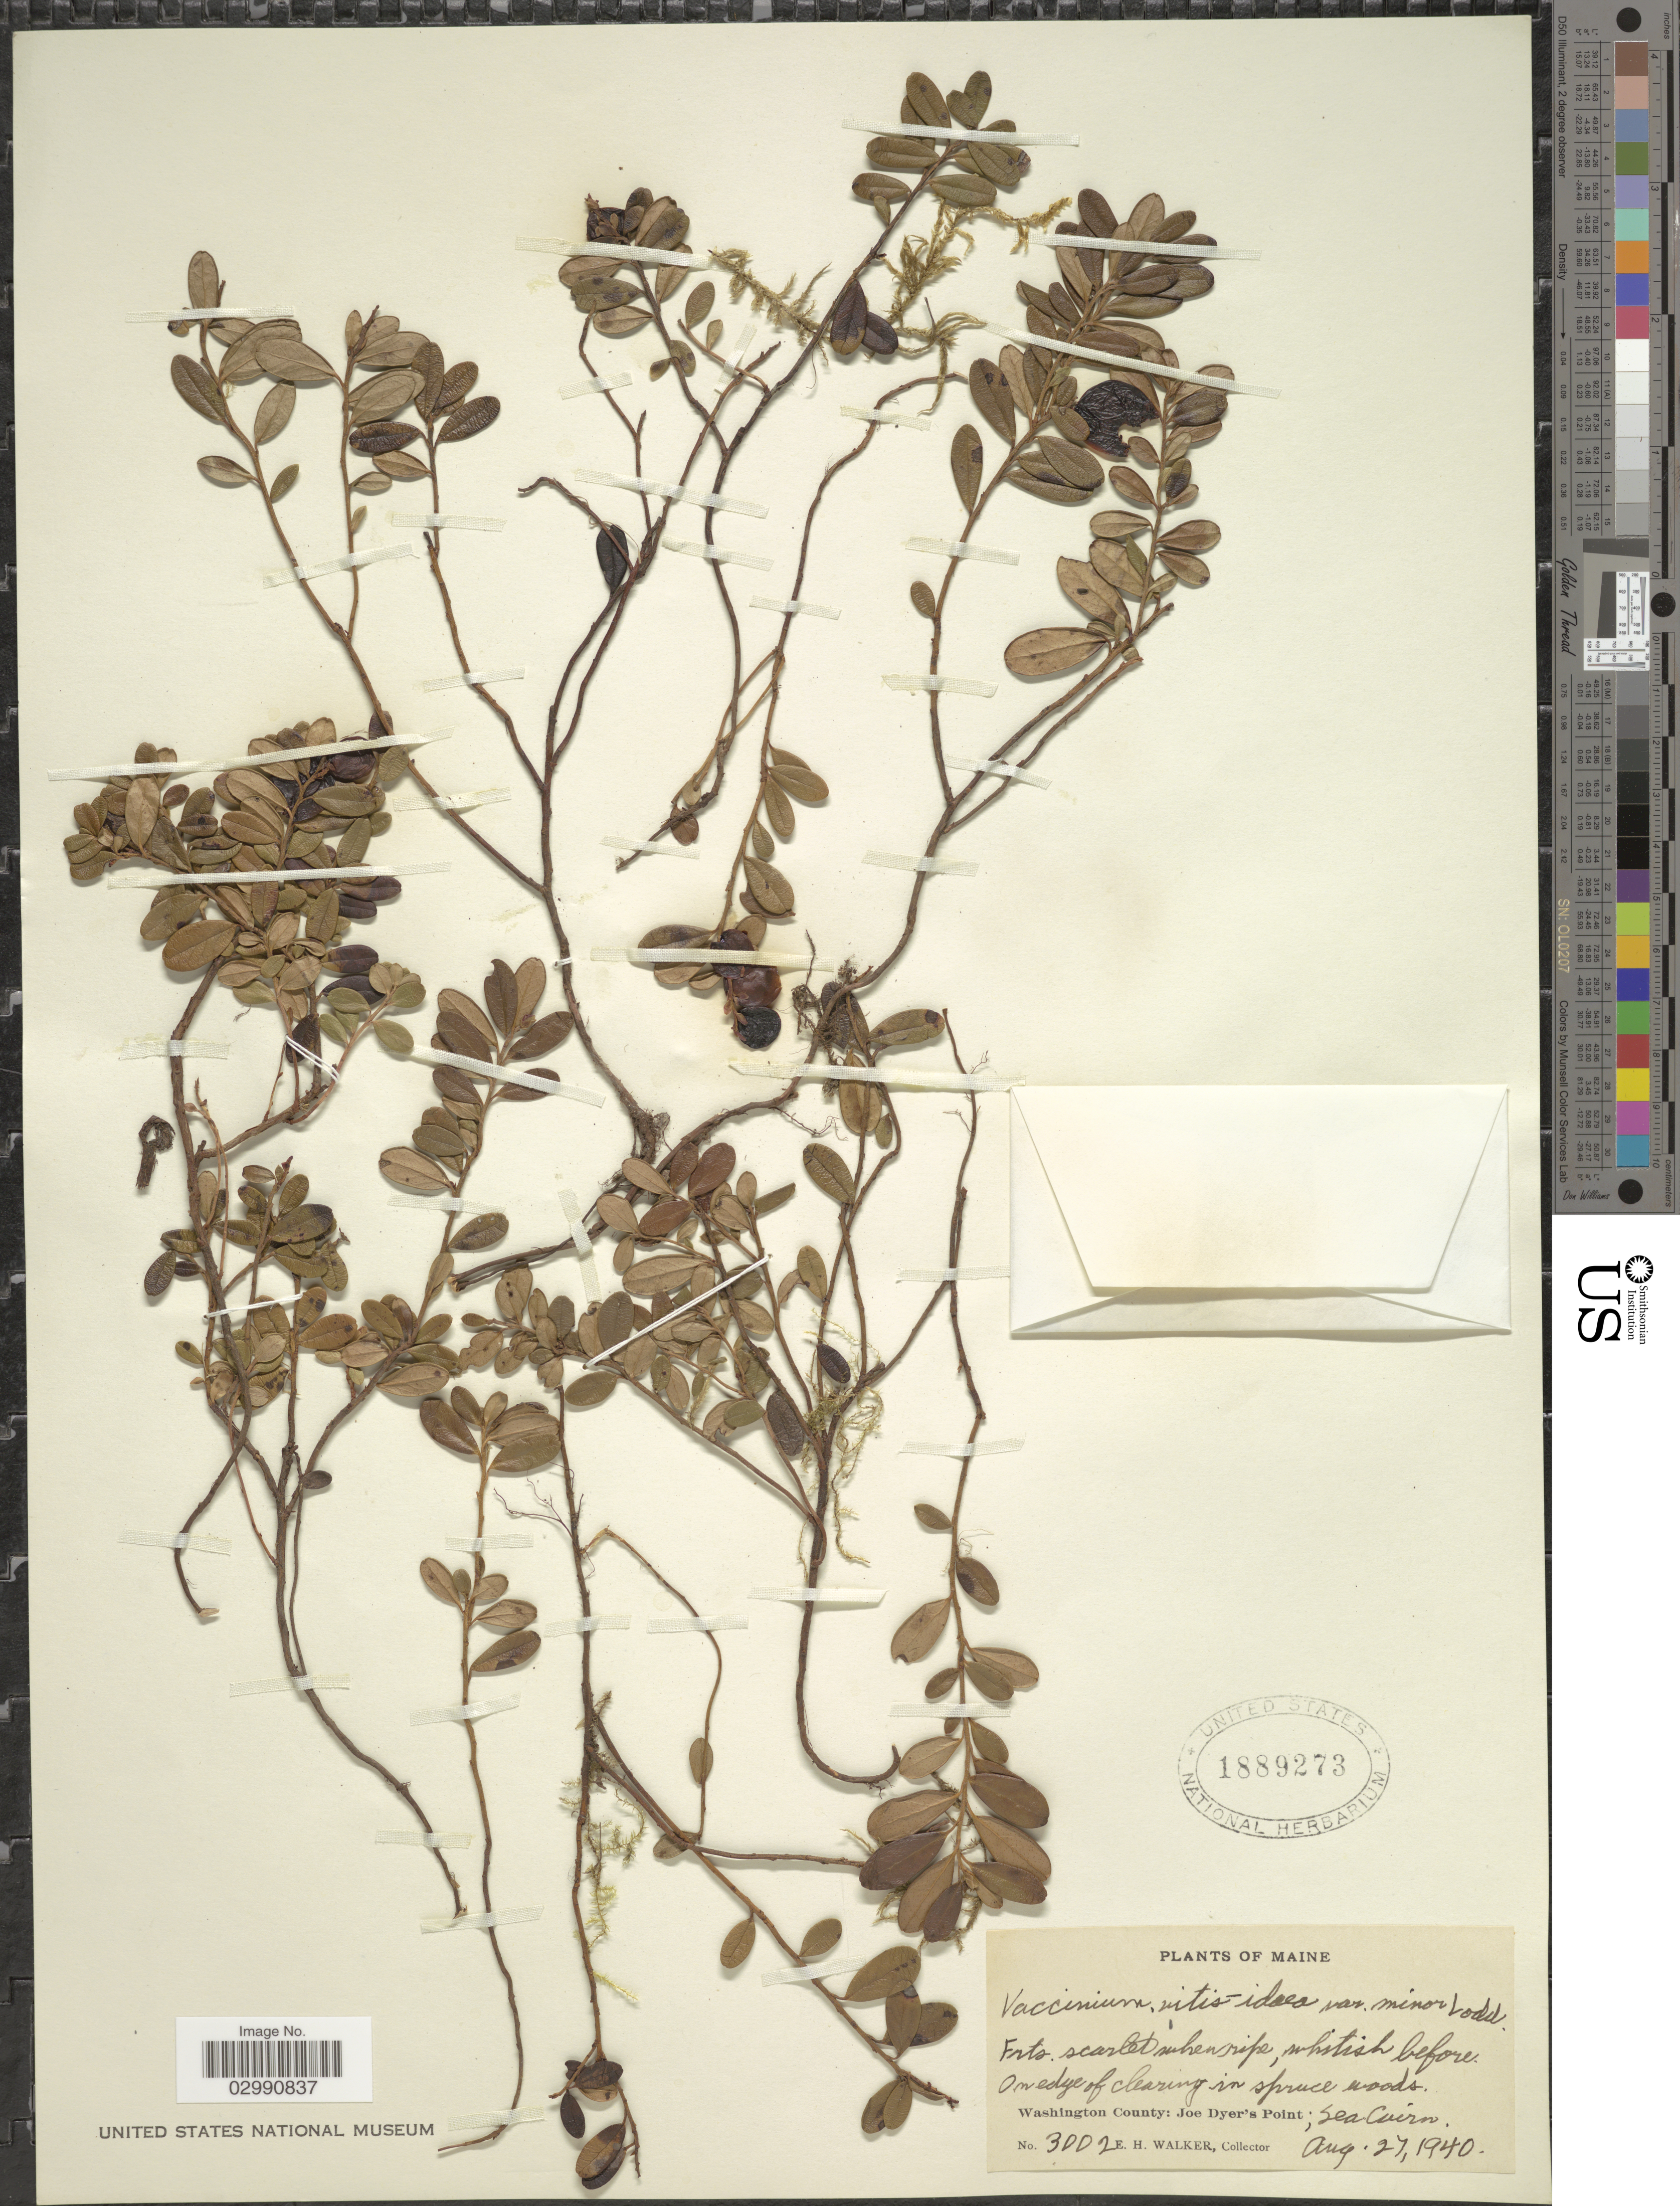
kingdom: Plantae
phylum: Tracheophyta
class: Magnoliopsida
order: Ericales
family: Ericaceae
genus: Vaccinium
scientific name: Vaccinium vitis-idaea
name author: L.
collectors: E. H. Walker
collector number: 3002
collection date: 1940-08-27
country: United States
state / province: Maine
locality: Washington County: Joe Dyer's Point; Sea Cairn.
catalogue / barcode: US 1889273